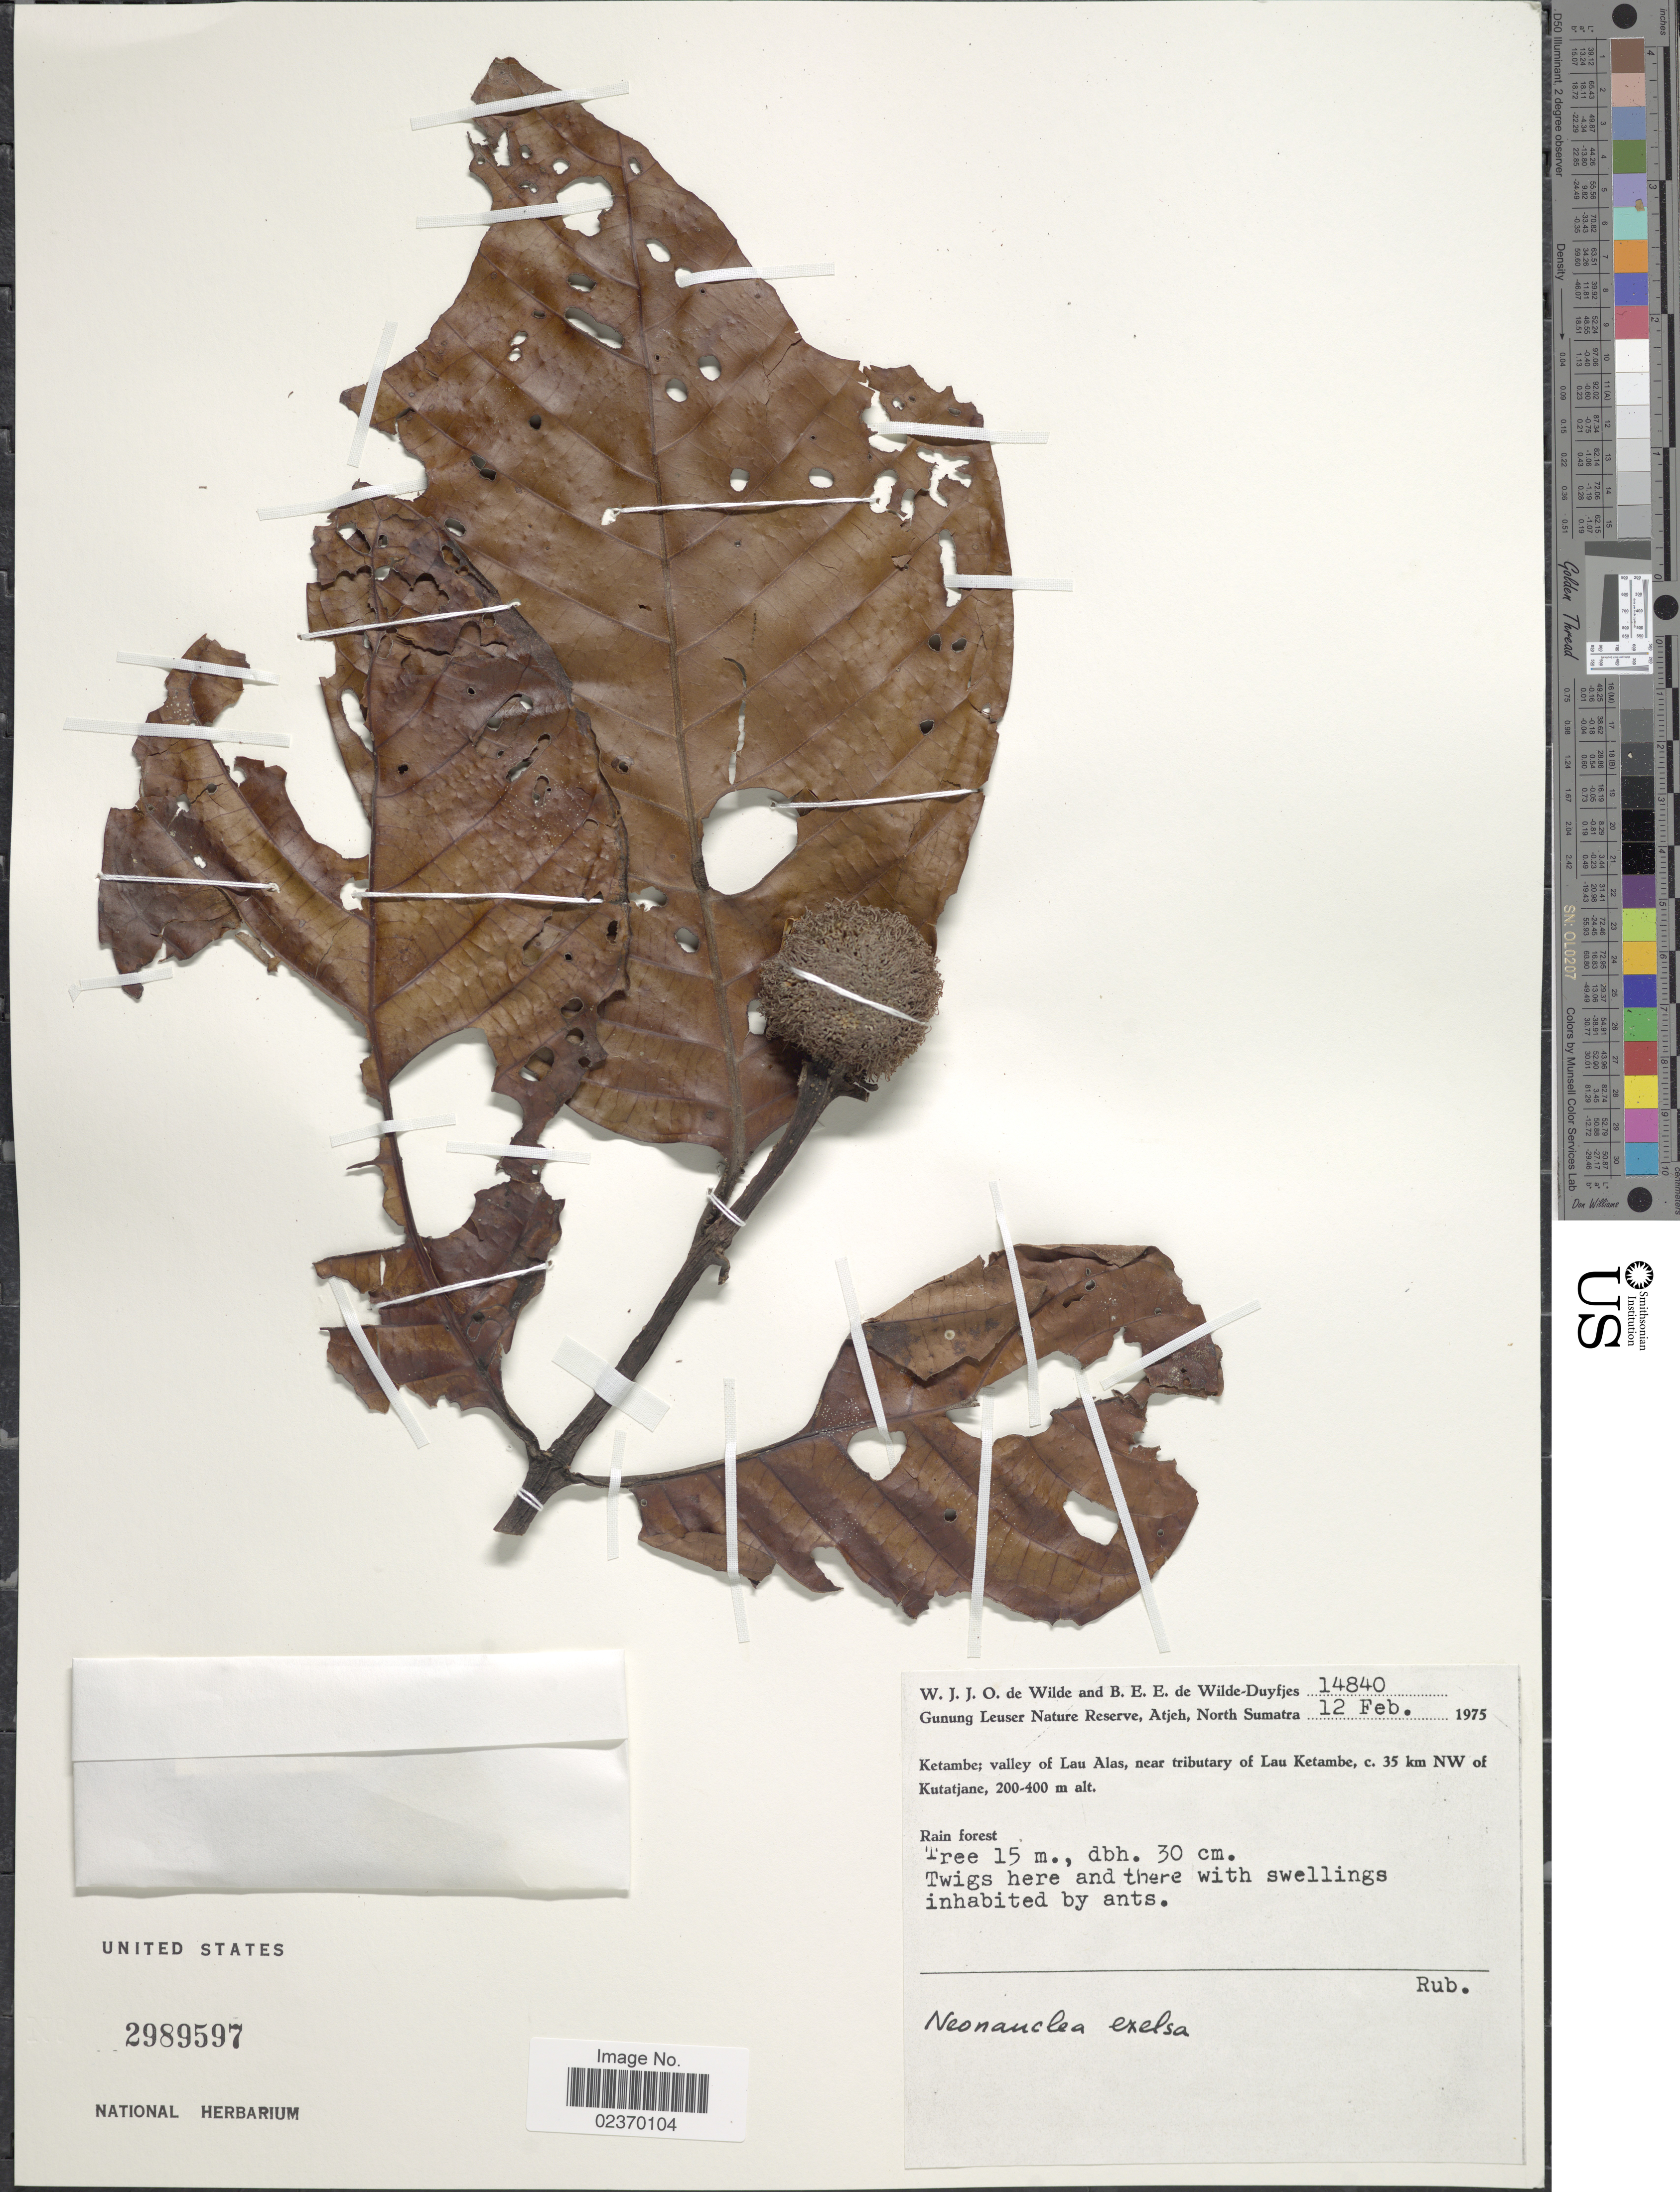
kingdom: Plantae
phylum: Tracheophyta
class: Magnoliopsida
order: Gentianales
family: Rubiaceae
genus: Neonauclea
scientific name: Neonauclea excelsa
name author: Merr.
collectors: W. J. de Wilde & B. E. de Wilde-Duyfjes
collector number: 14840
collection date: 1975-02-12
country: Indonesia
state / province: Sumatra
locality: Gunung Leuser Nature Reserve, Atjeh, North Sumatra, Ketambe; valley of Lau Alas, near tributary of Lau Ketambe, c. 35 km NW of Kutatjane, Rain forest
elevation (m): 200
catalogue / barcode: US 2989597